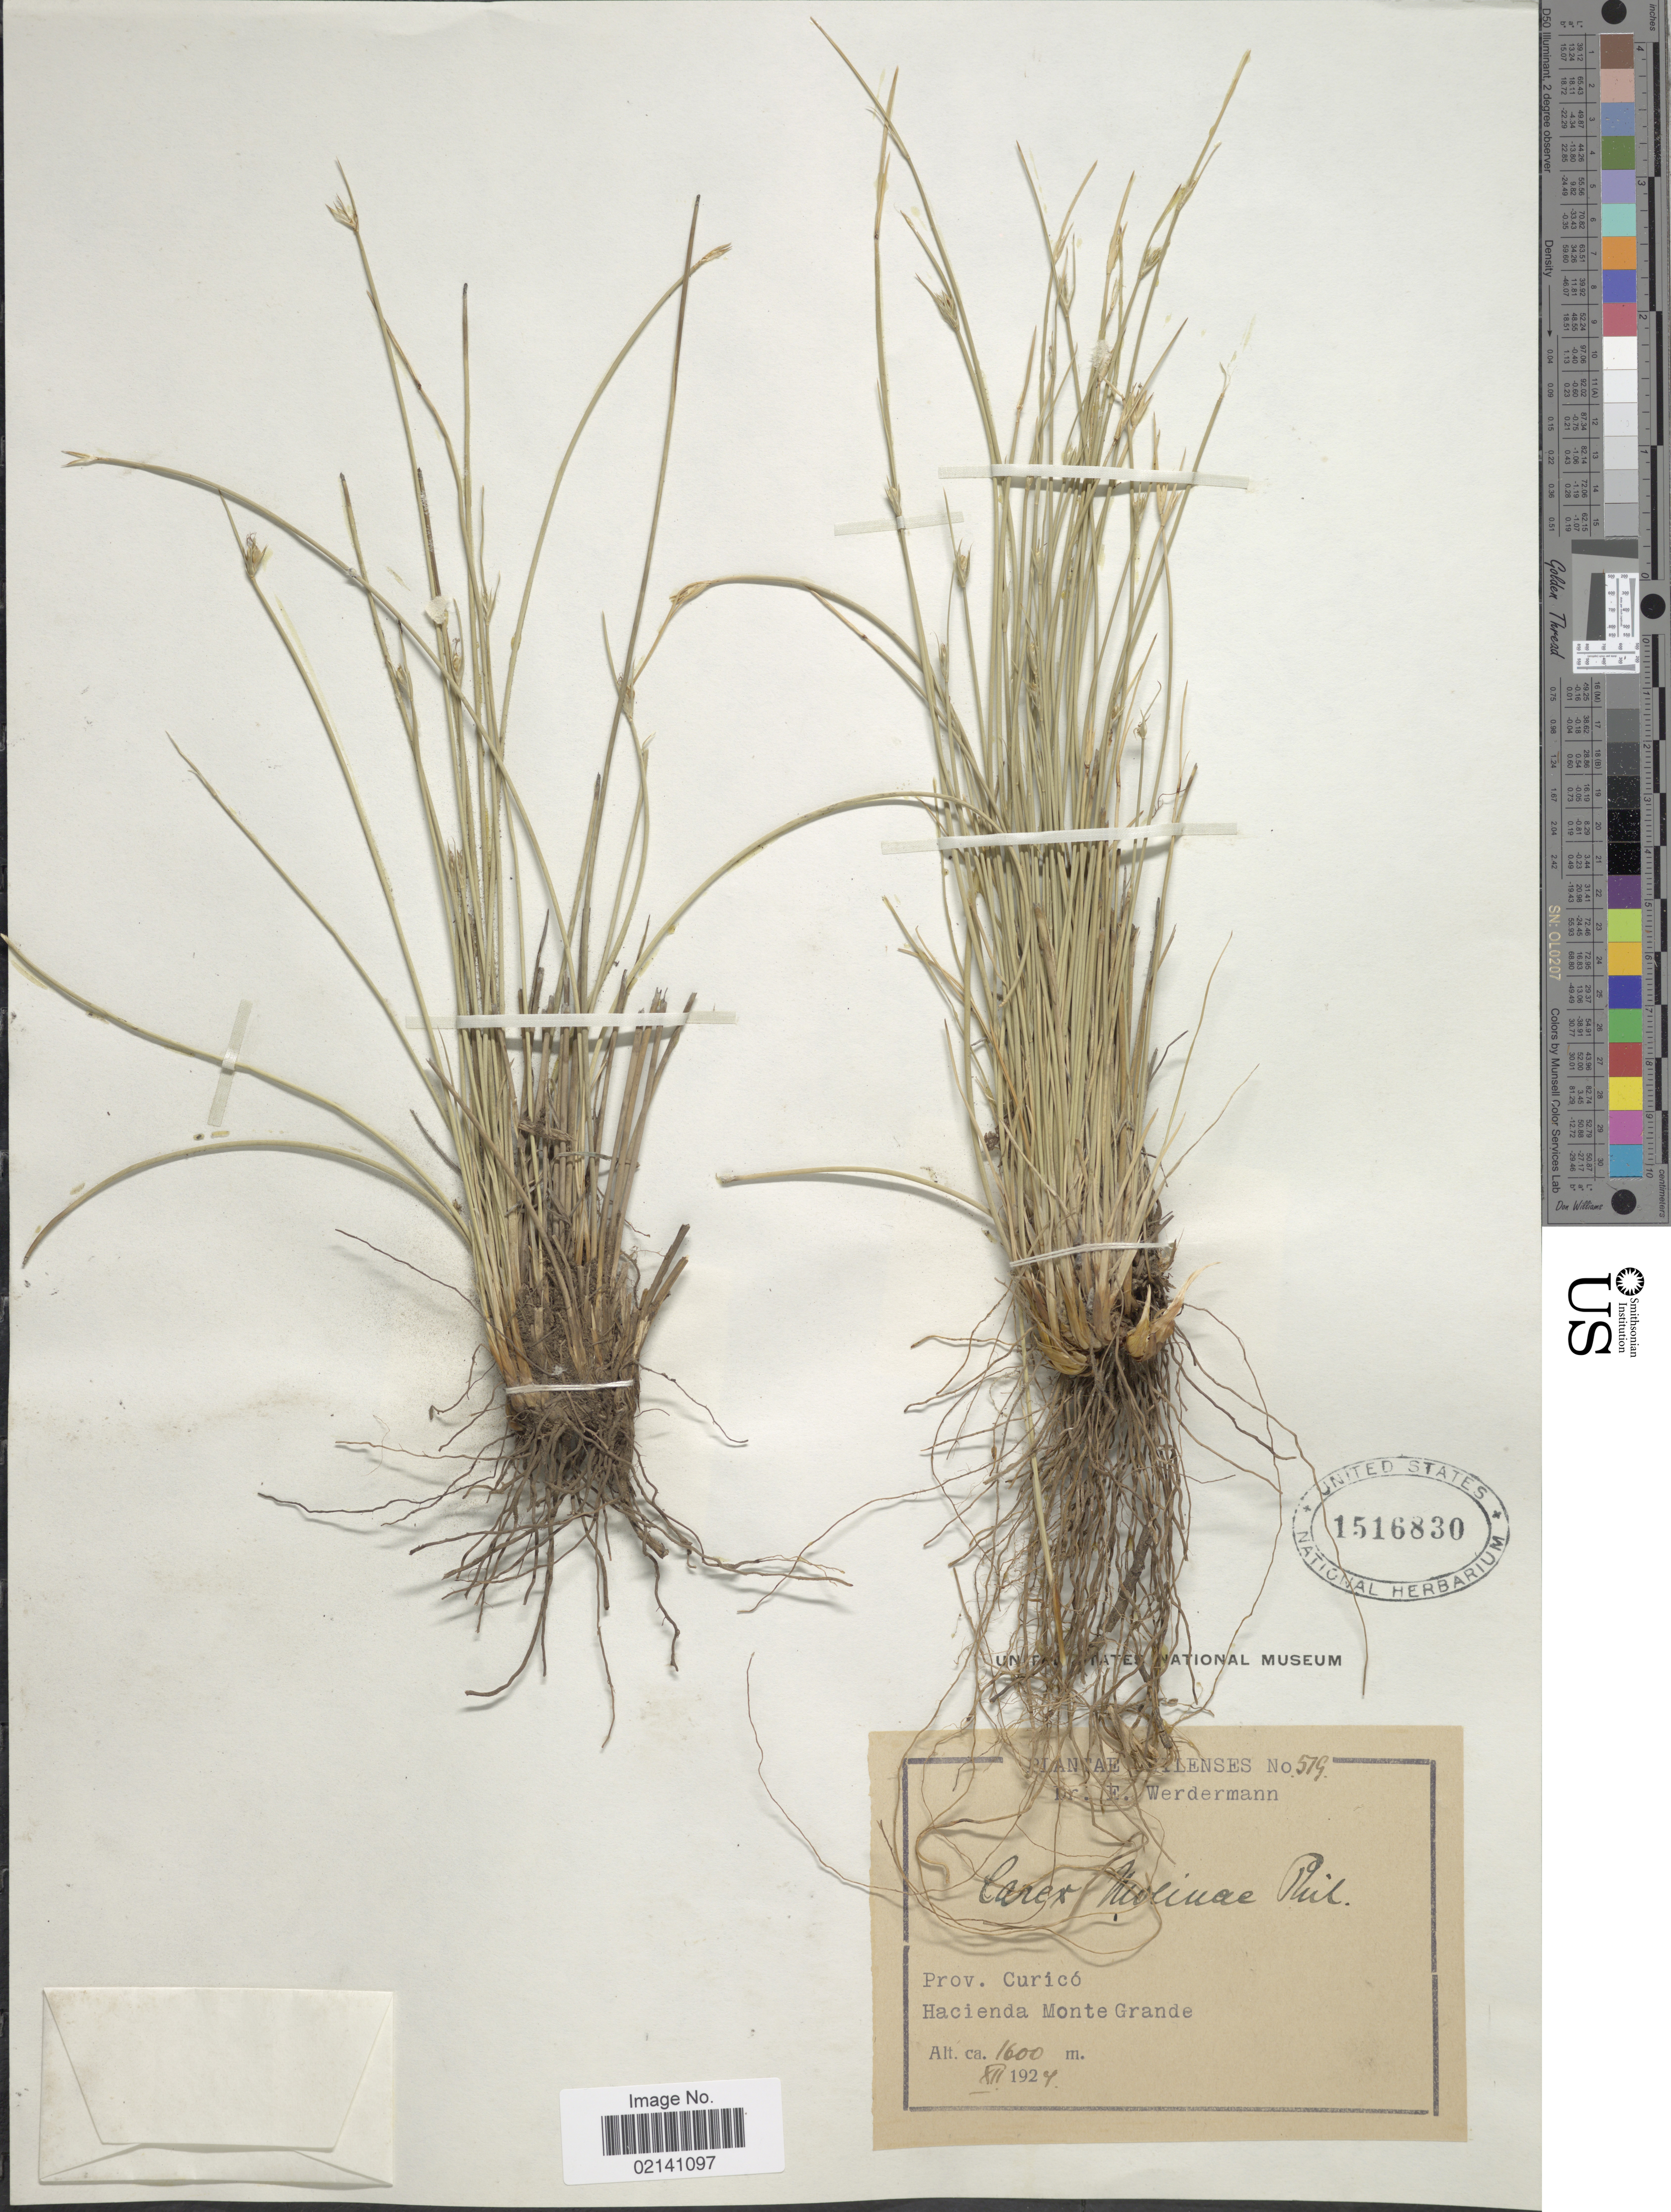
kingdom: Plantae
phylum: Tracheophyta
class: Liliopsida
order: Poales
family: Cyperaceae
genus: Carex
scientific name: Carex molinae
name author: Phil.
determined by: Jimnéz-Mejias, Pedro, (UPOS), Universidad Pablo de Olavide (SPAIN)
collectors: E. Werdermann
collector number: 519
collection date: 1924-12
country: Chile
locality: Chilenses, Prov. Curico, Hacienda Monte Grande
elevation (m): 1600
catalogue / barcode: US 1516830